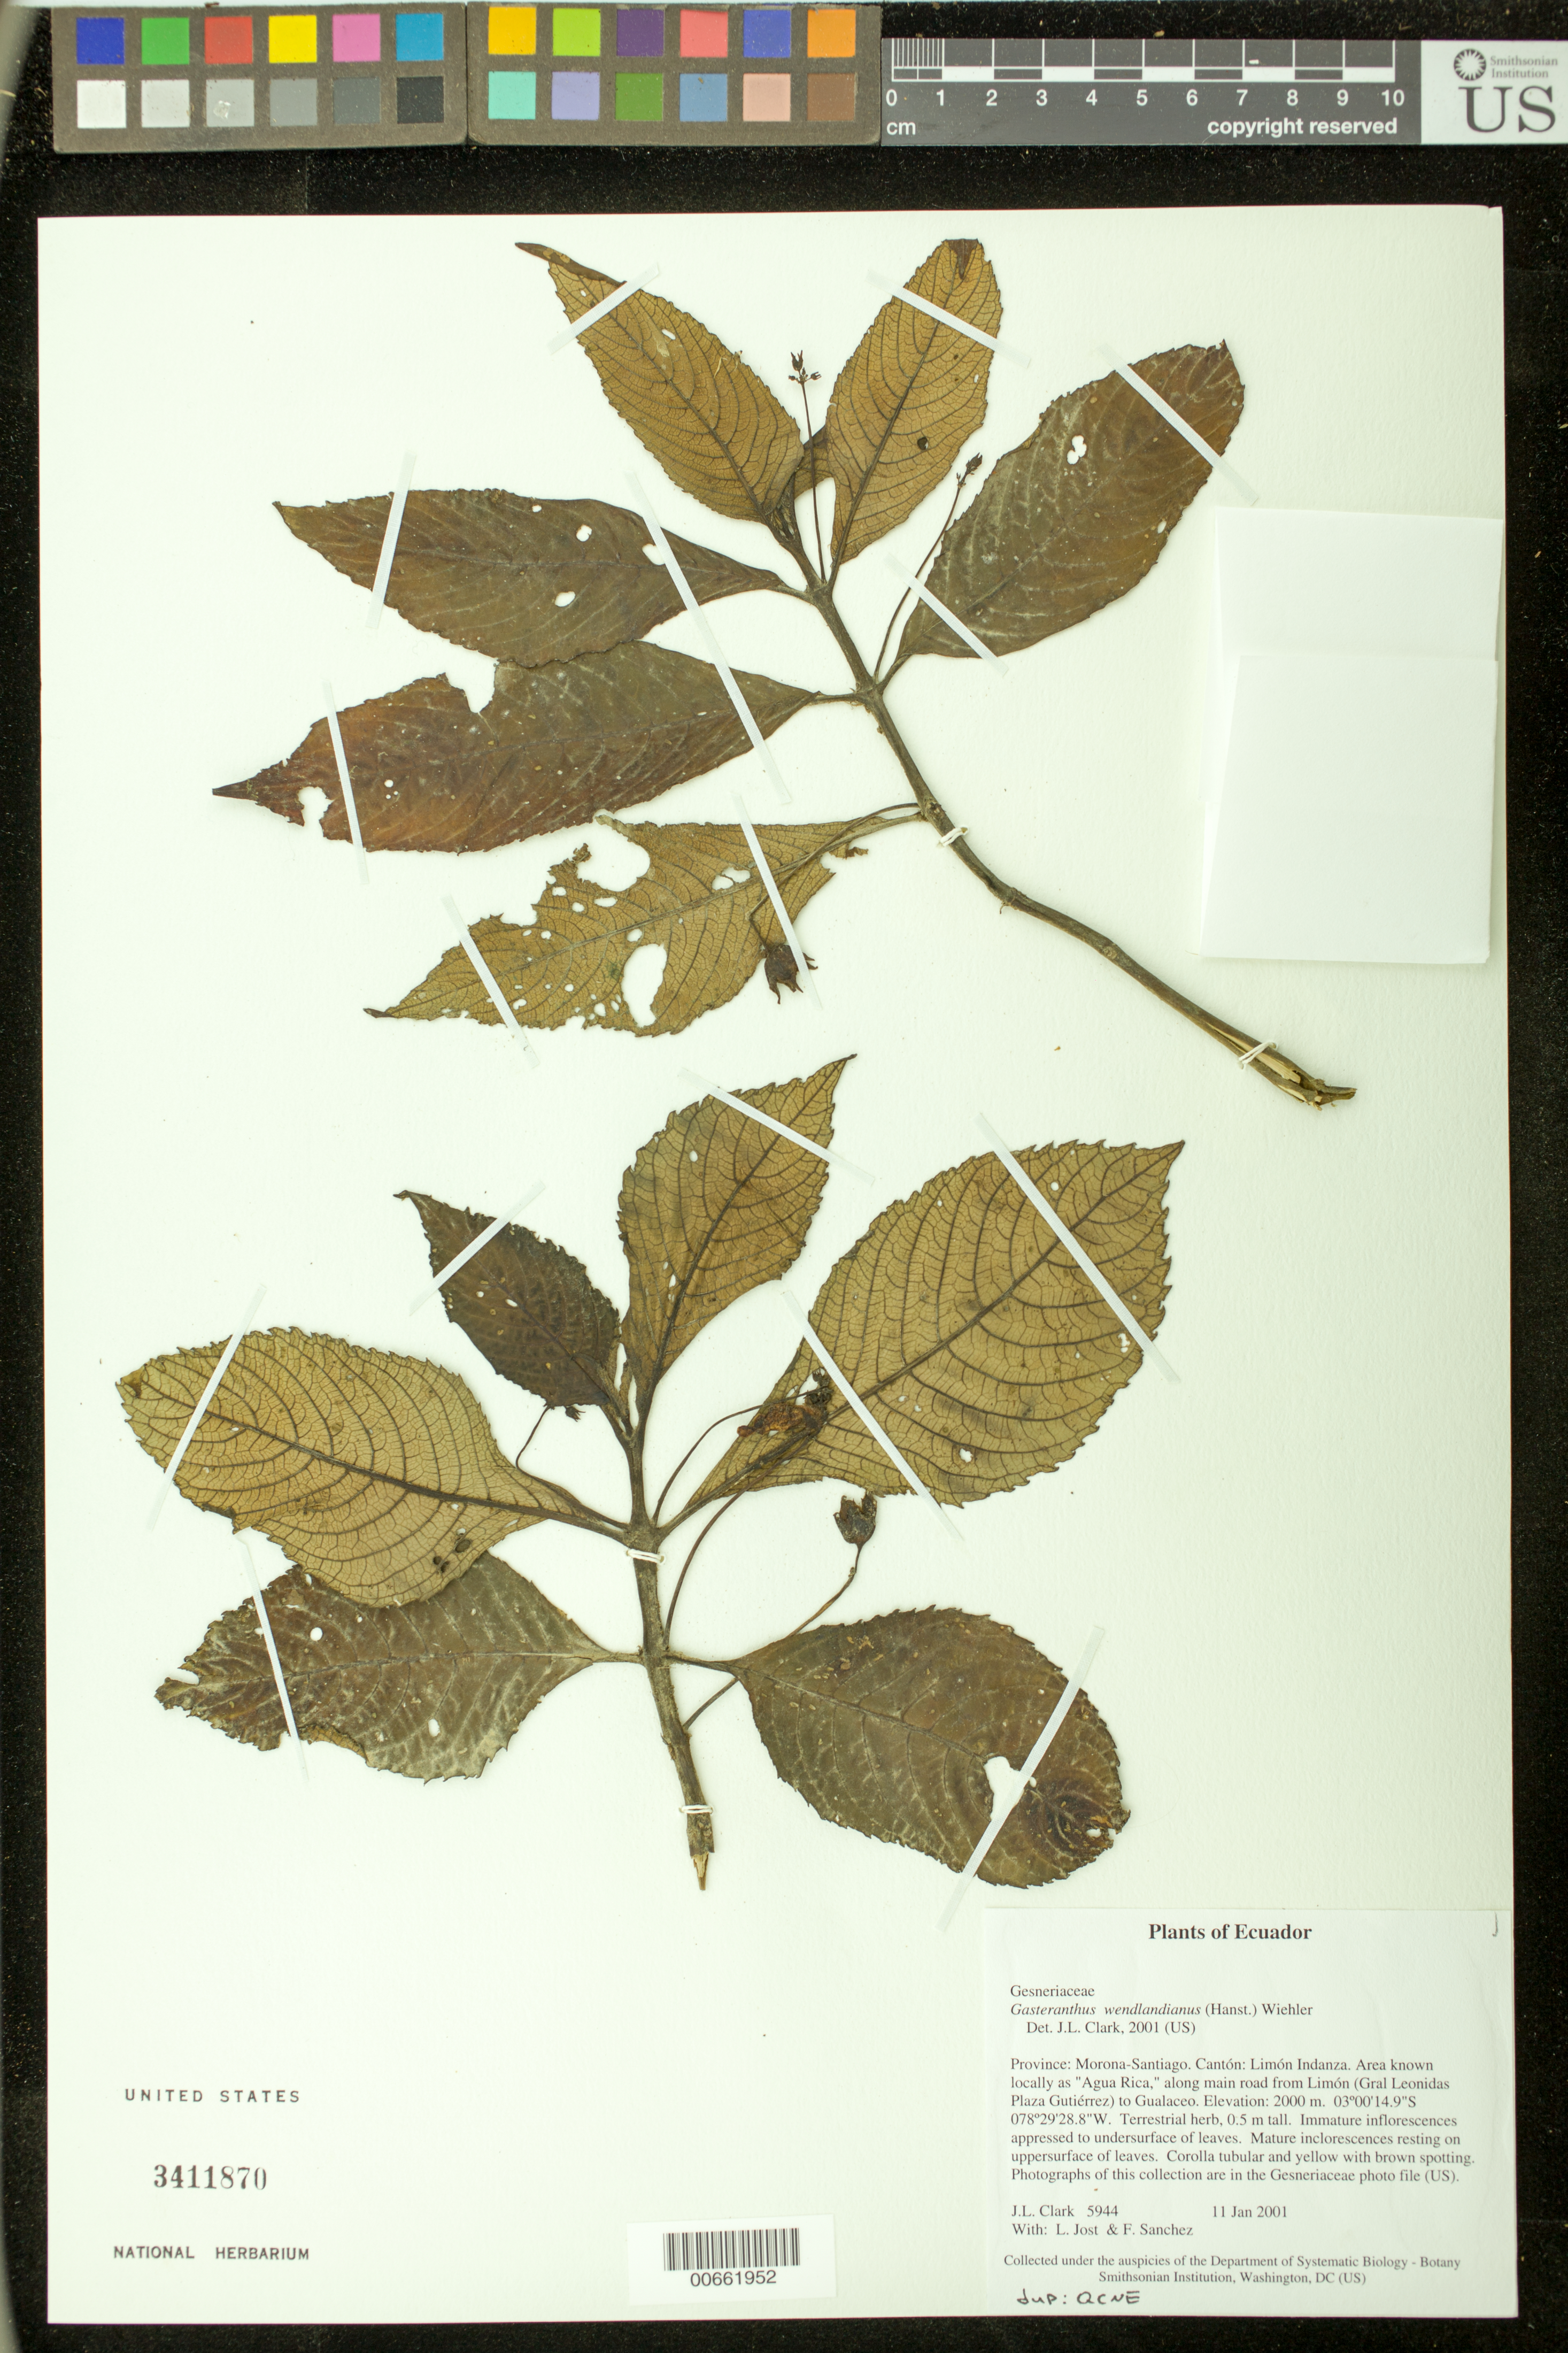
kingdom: Plantae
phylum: Tracheophyta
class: Magnoliopsida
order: Lamiales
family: Gesneriaceae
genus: Gasteranthus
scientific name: Gasteranthus wendlandianus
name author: (Hanst.) Wiehler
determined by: Clark, J. L., (SEL), The Marie Selby Botanical Garden (UNITED STATES)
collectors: J. L. Clark, L. Jost & F. Sanchez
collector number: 5944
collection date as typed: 11 Jan 2001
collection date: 2001-01-11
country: Ecuador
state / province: Morona-Santiago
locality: Cantón: Limón Indanza. Area known locally as "Agua Rica," along main road from Limón (Gral Leonidas Plaza Gutiérrez) to Gualaceo.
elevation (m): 2000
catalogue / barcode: US 3411870